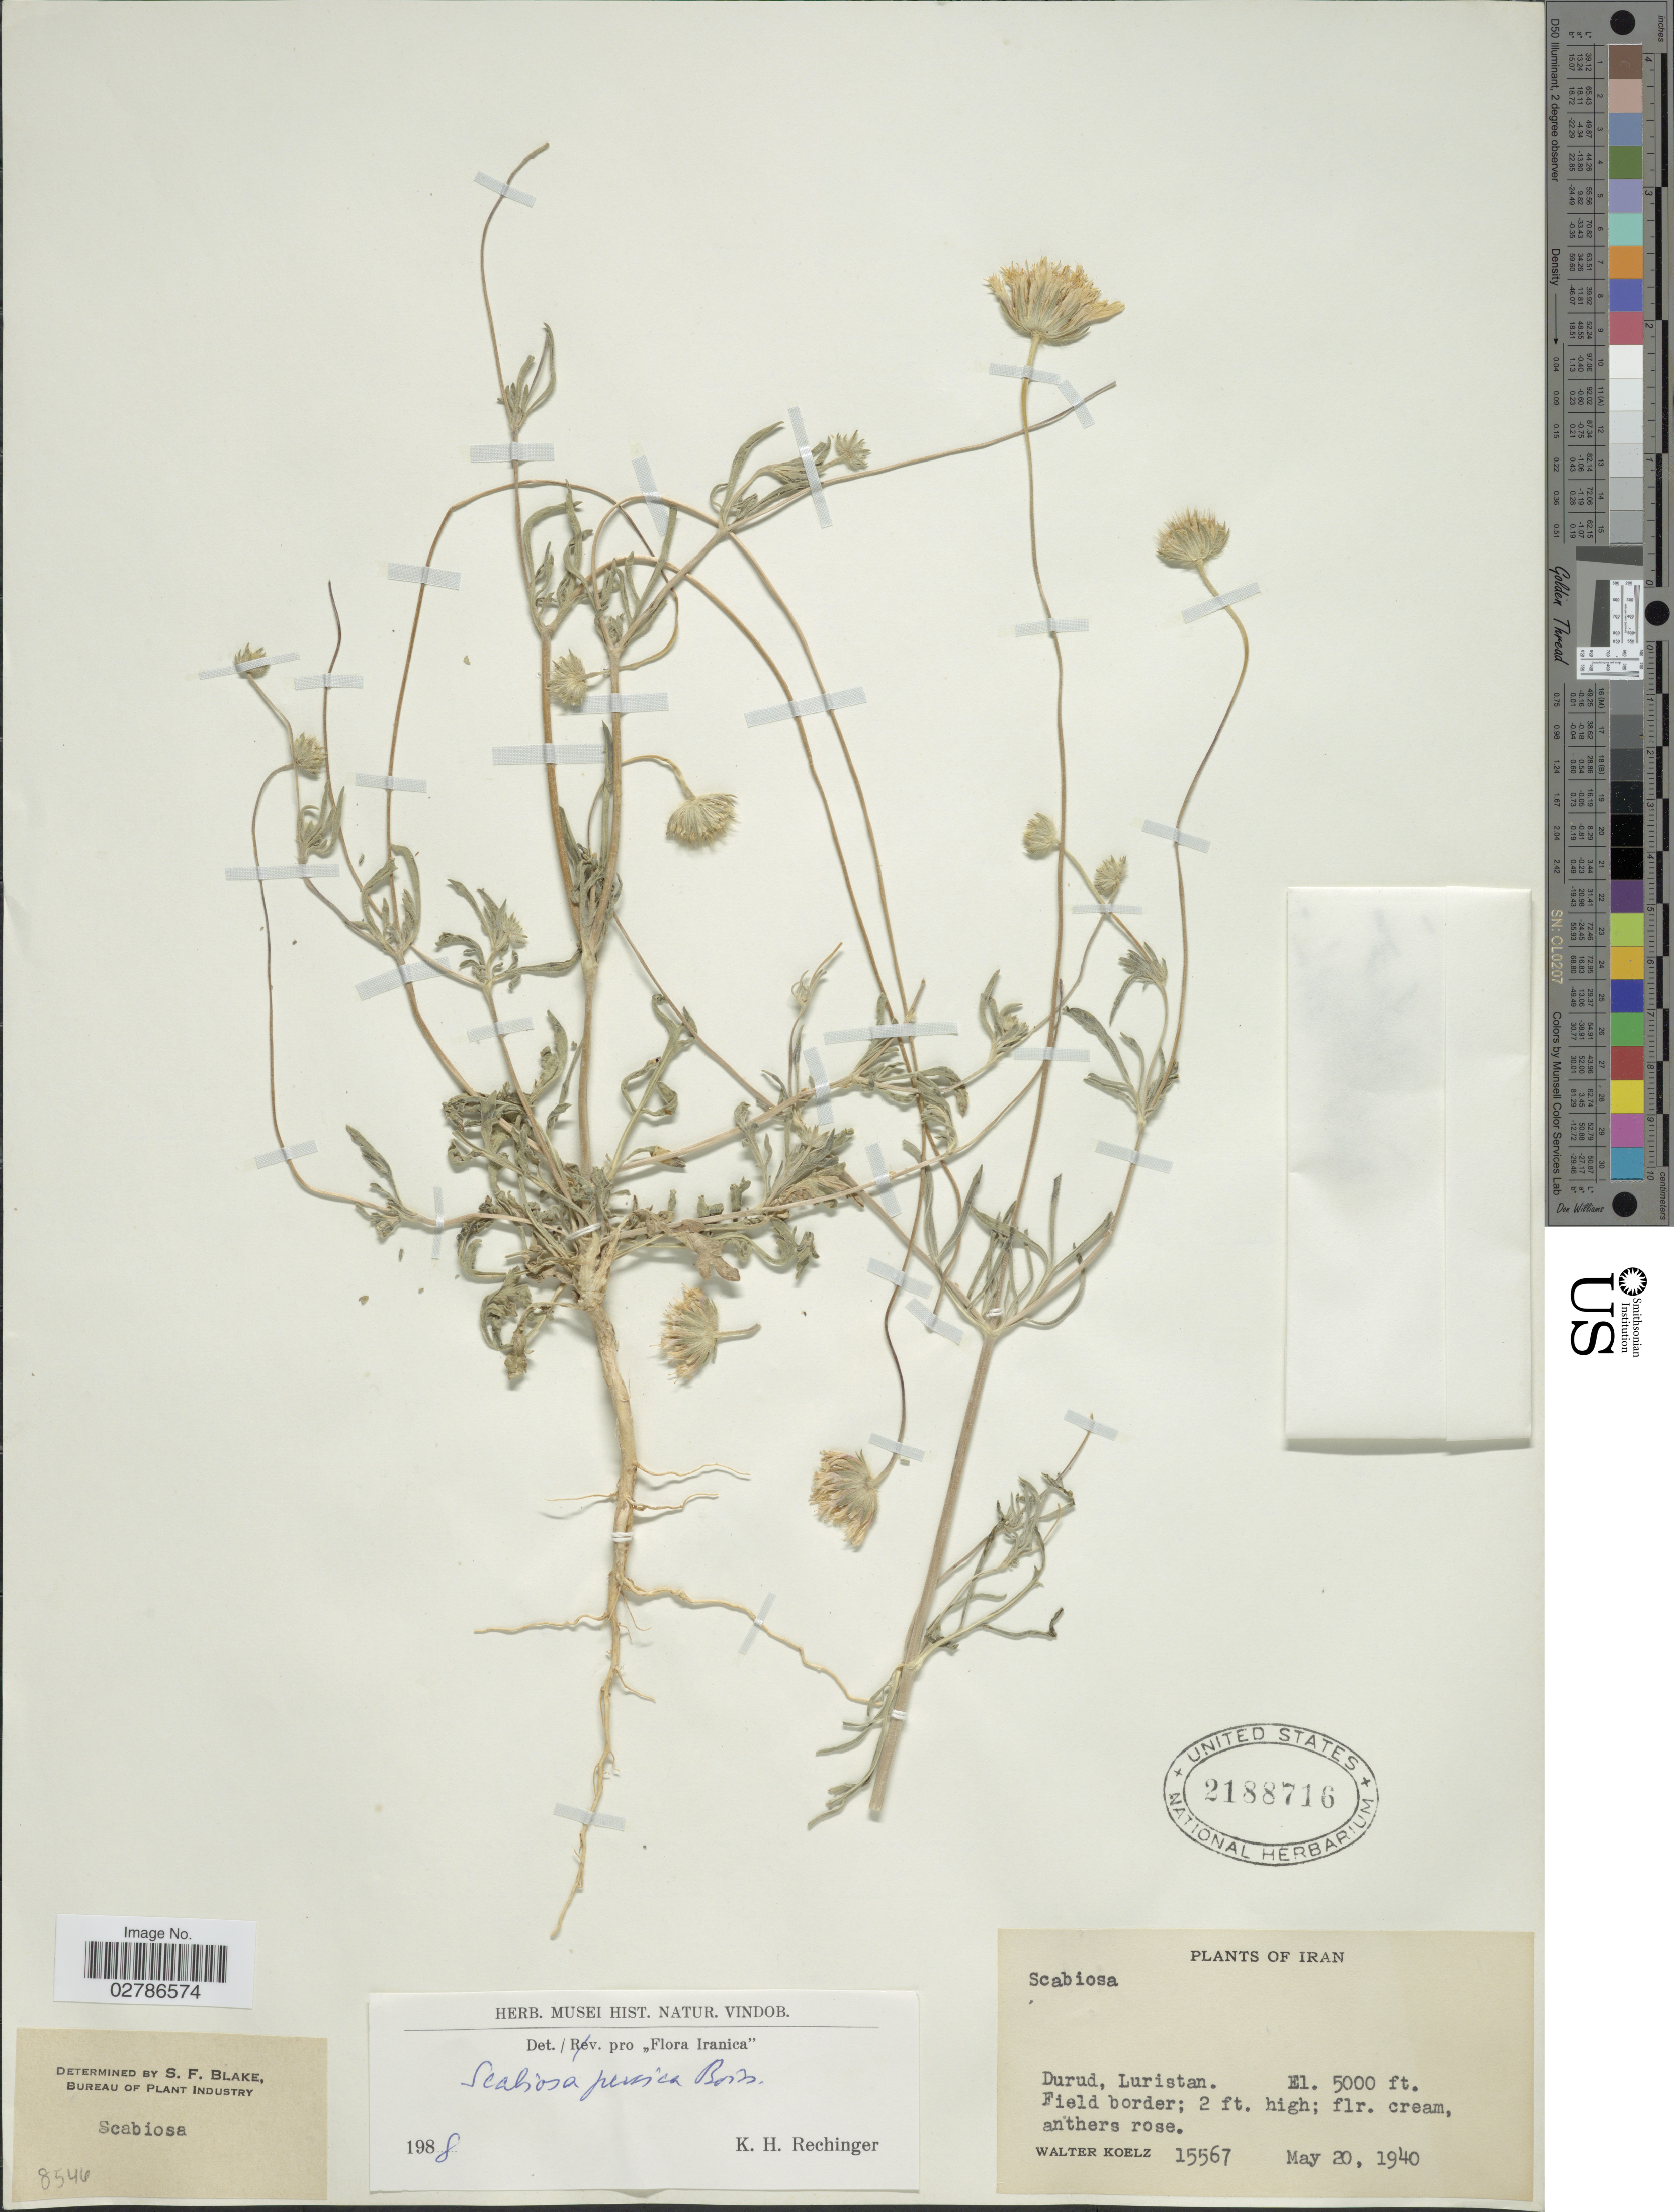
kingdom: Plantae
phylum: Tracheophyta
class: Magnoliopsida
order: Dipsacales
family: Caprifoliaceae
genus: Scabiosa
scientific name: Scabiosa persica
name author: Boiss.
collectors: W. N. Koelz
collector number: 15567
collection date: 1940-05-20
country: Iran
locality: Durud, Luristan.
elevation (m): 1524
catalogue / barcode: US 2188716